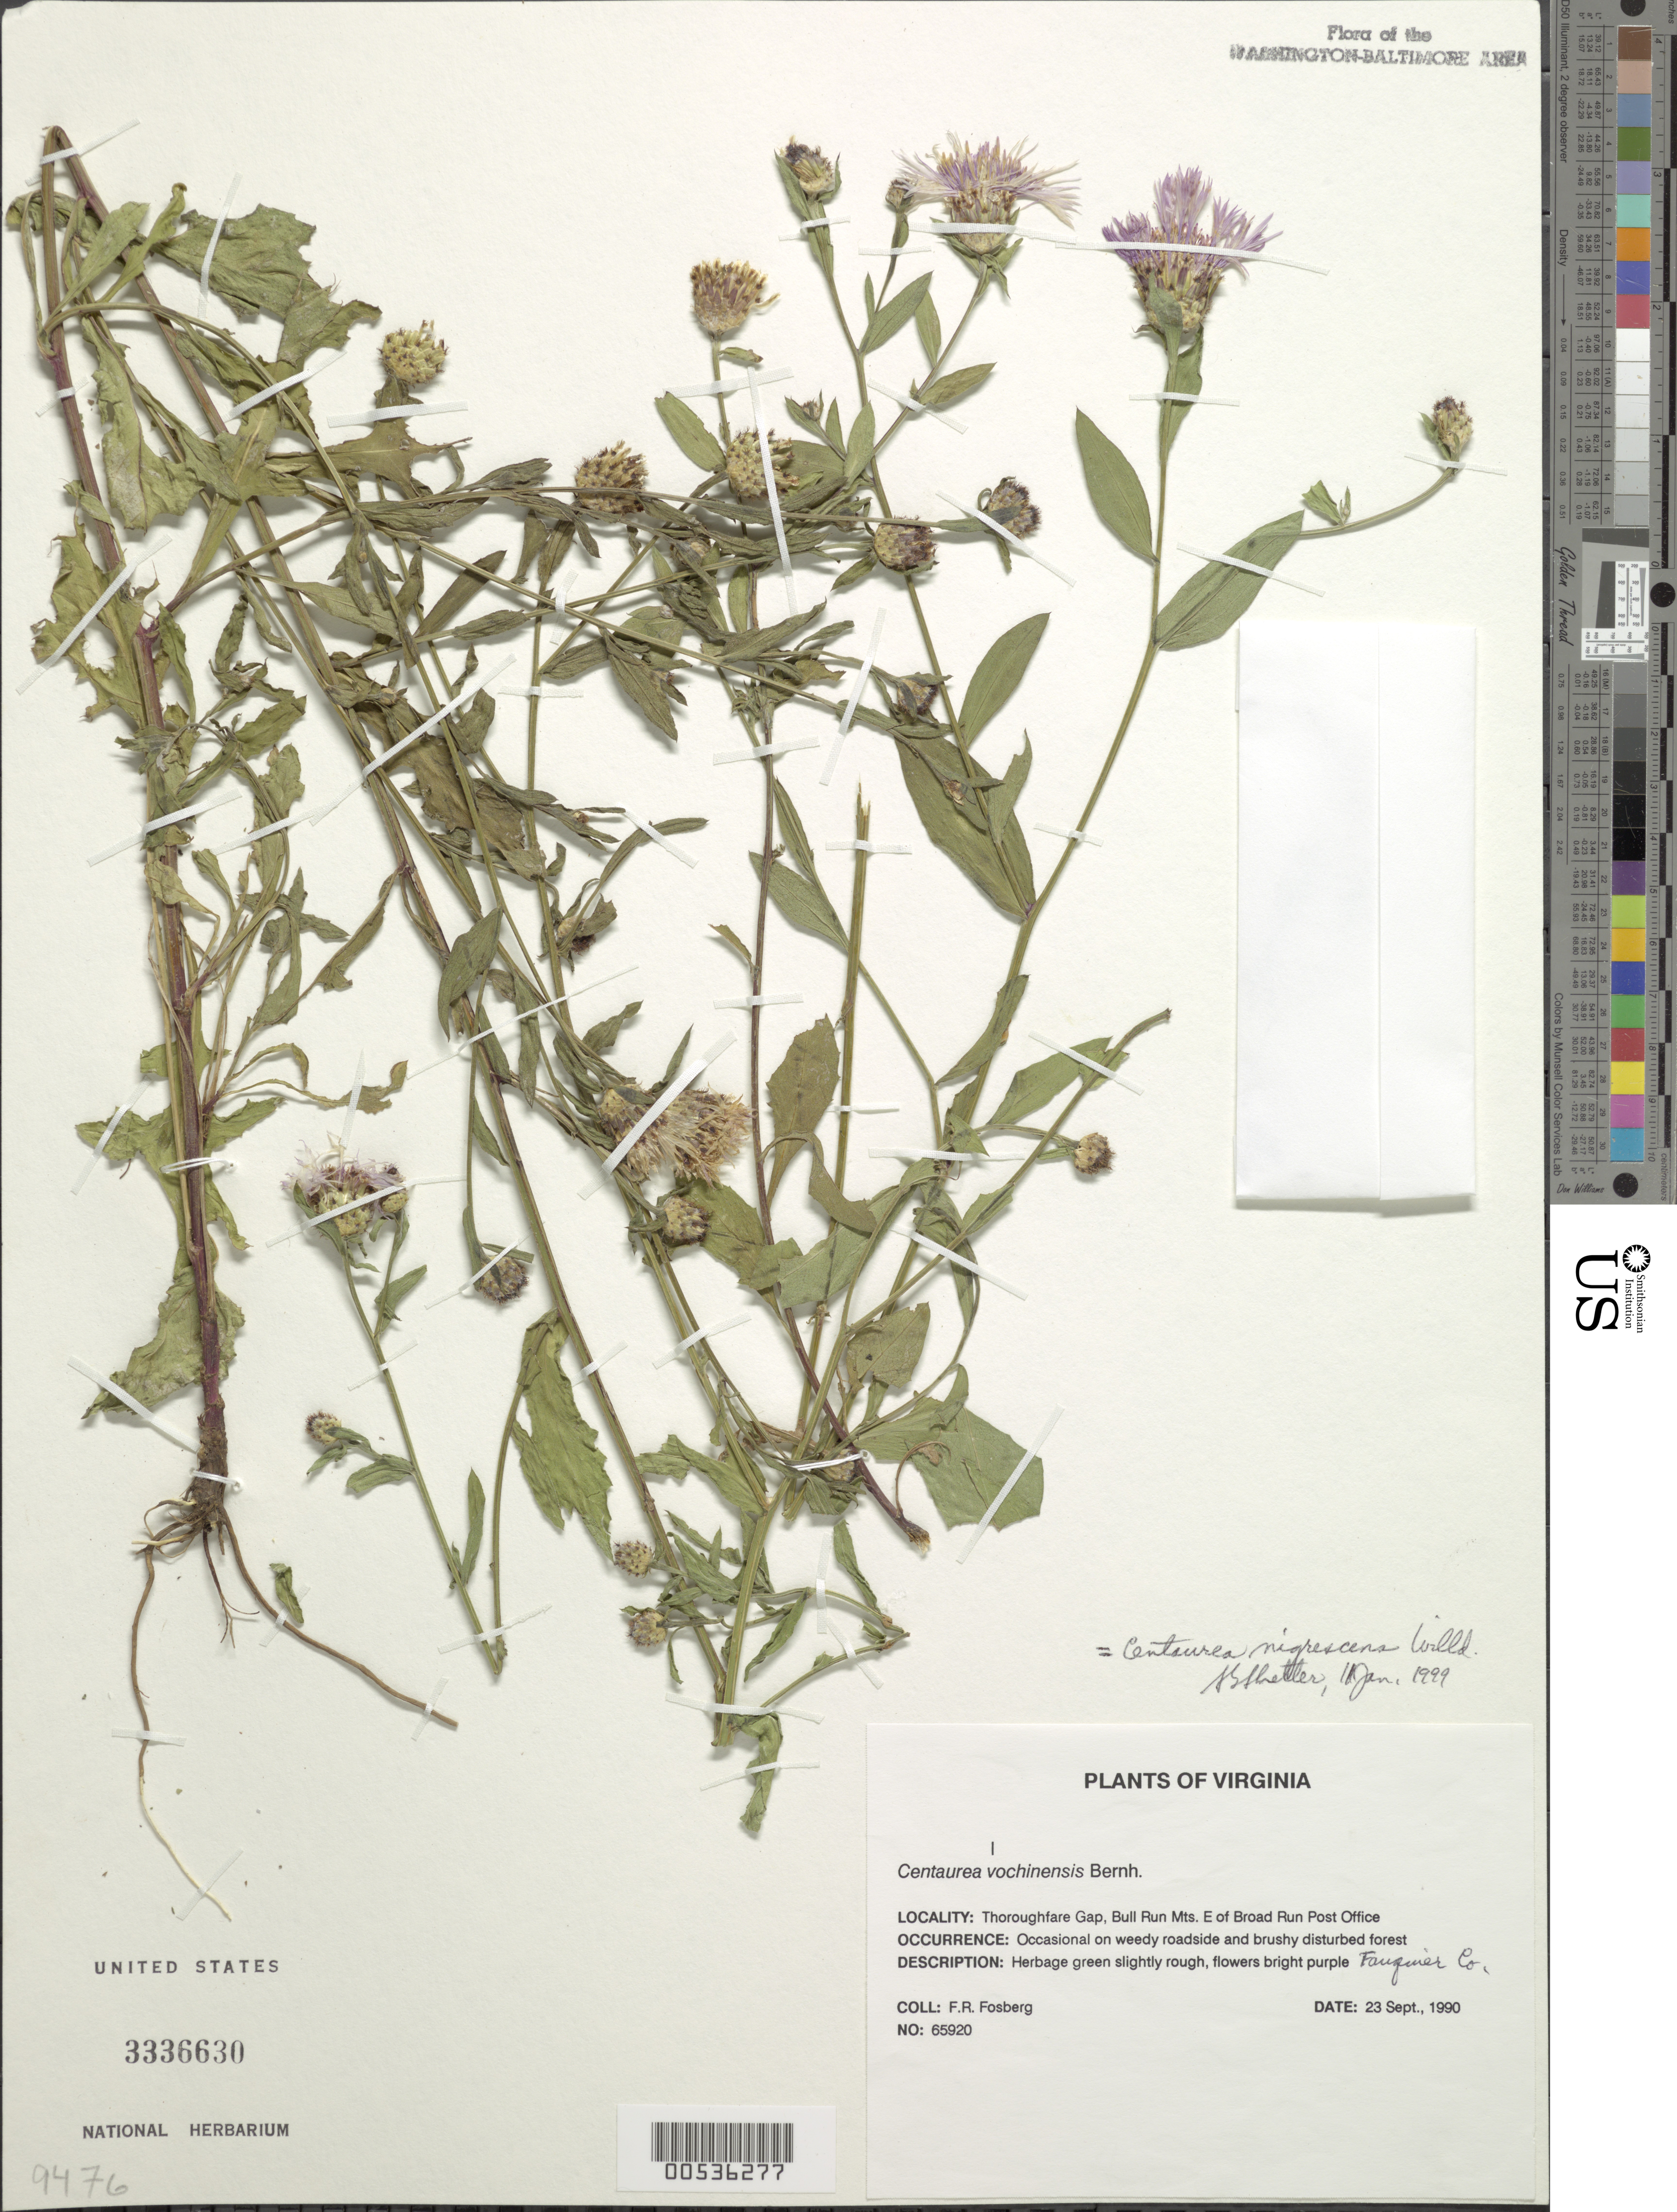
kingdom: Plantae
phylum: Tracheophyta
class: Magnoliopsida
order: Asterales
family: Asteraceae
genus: Centaurea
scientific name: Centaurea nigrescens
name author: L.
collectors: F. R. Fosberg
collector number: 65920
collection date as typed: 23 Sep 1990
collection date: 1990-09-23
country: United States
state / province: Virginia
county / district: Fauquier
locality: Thorofare Gap, Bull Run Mts., E of Broad Run Post Office Bull Run Mts.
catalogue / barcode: US 3336630